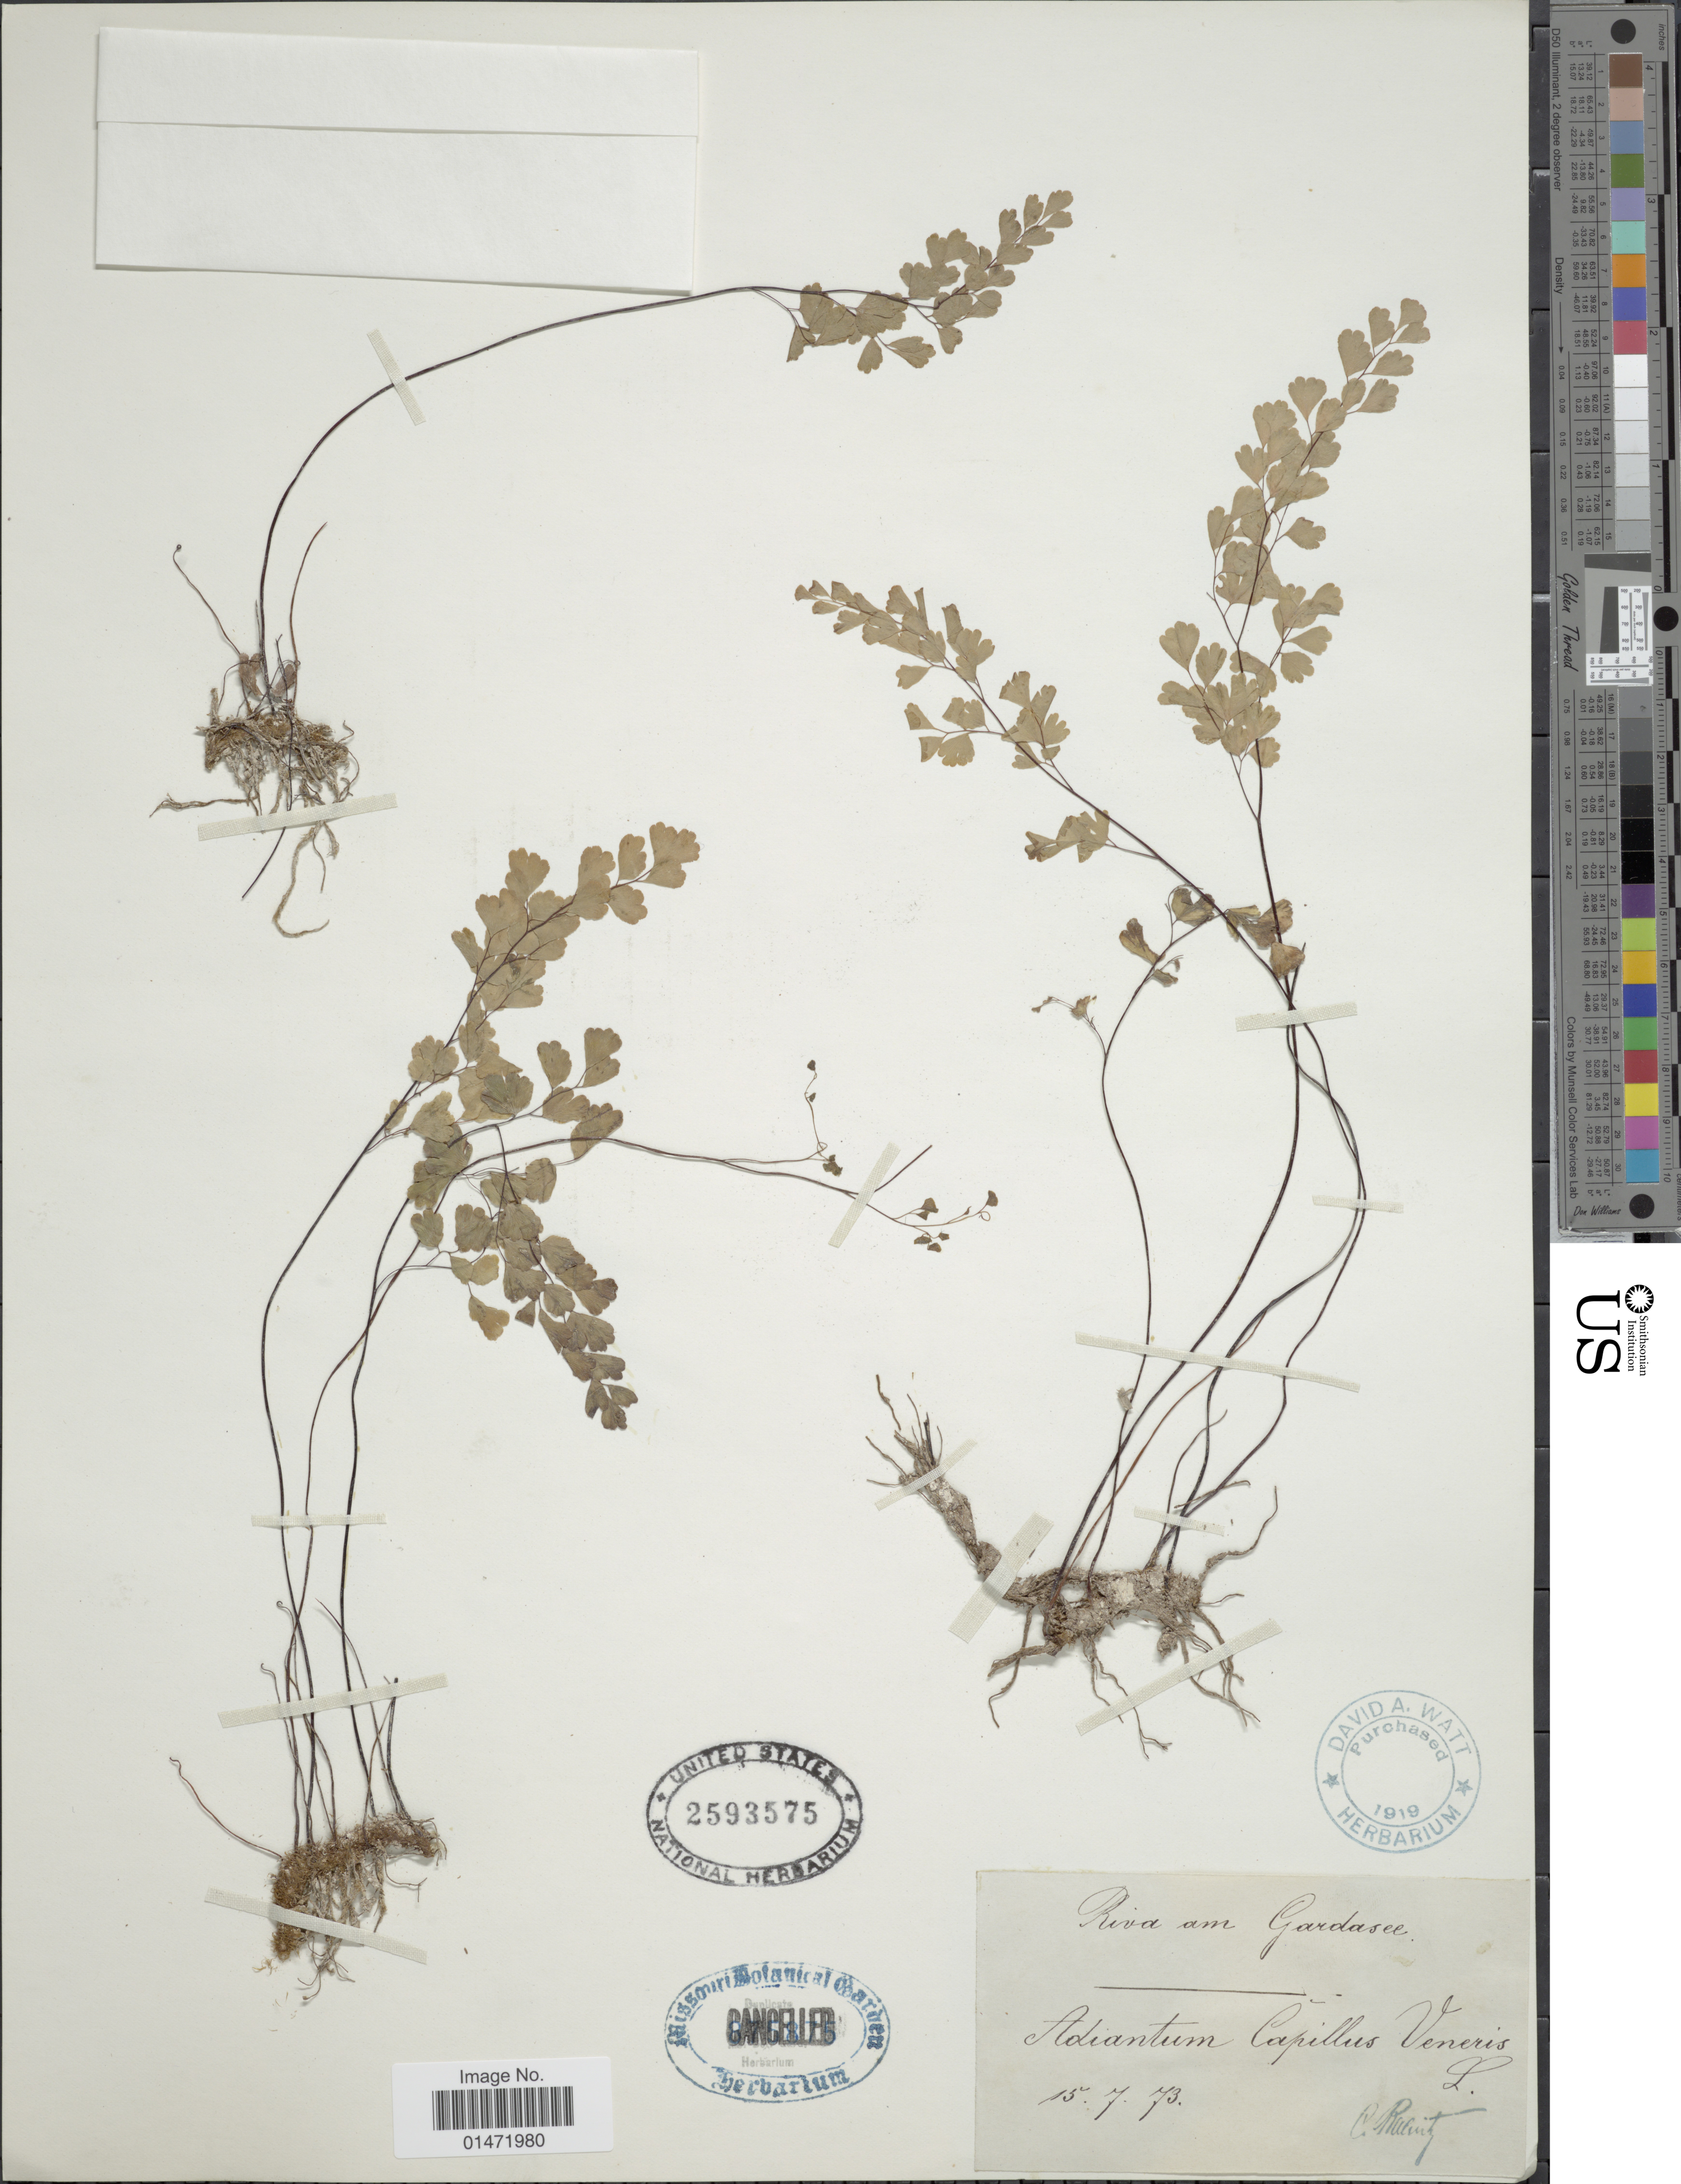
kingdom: Plantae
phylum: Tracheophyta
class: Polypodiopsida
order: Polypodiales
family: Pteridaceae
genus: Adiantum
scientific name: Adiantum capillus-veneris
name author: L.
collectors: C. G. Baenitz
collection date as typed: Transcribed d/m/y: 15/7/73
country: Italy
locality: Riva am Gardasee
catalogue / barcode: US 2593575